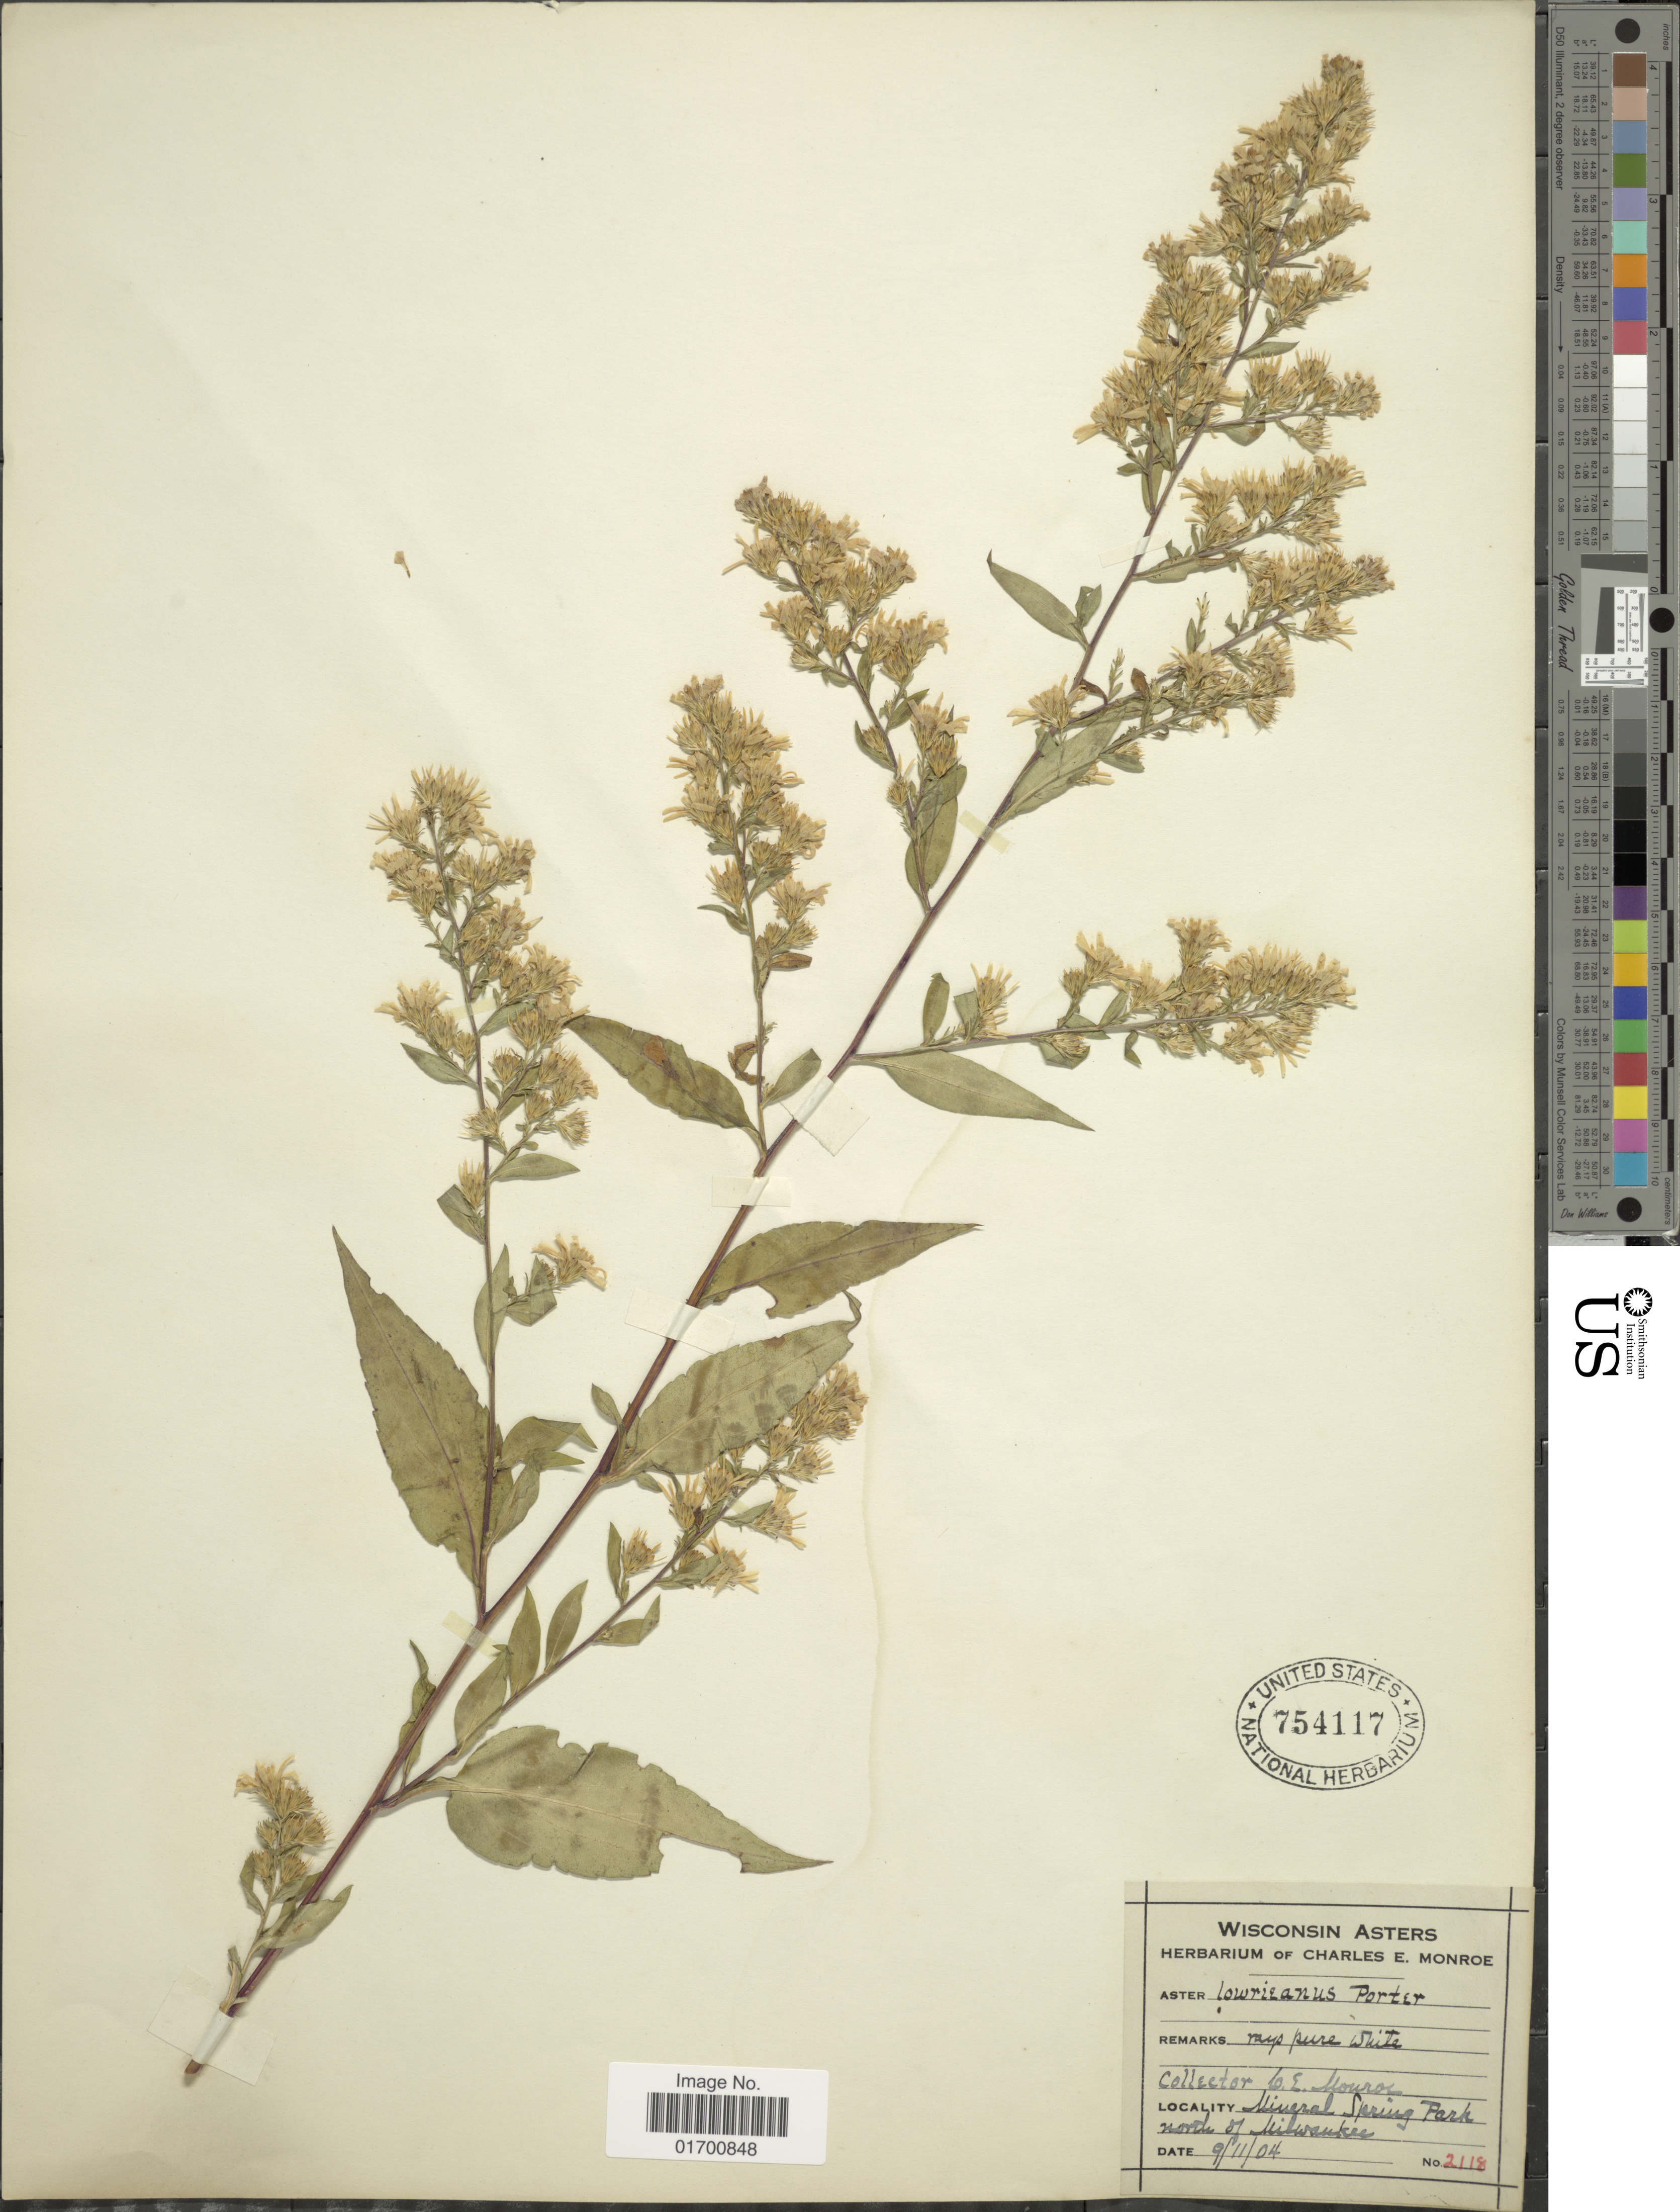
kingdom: Plantae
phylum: Tracheophyta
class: Magnoliopsida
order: Asterales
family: Asteraceae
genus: Symphyotrichum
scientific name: Symphyotrichum lowrieanum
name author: (Porter) G.L. Nesom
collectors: C. Monroe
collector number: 2118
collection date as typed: Transcribed d/m/y: 11/9/4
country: United States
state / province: Wisconsin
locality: Mineral Spring Park, North of Milwaukee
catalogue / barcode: US 754117